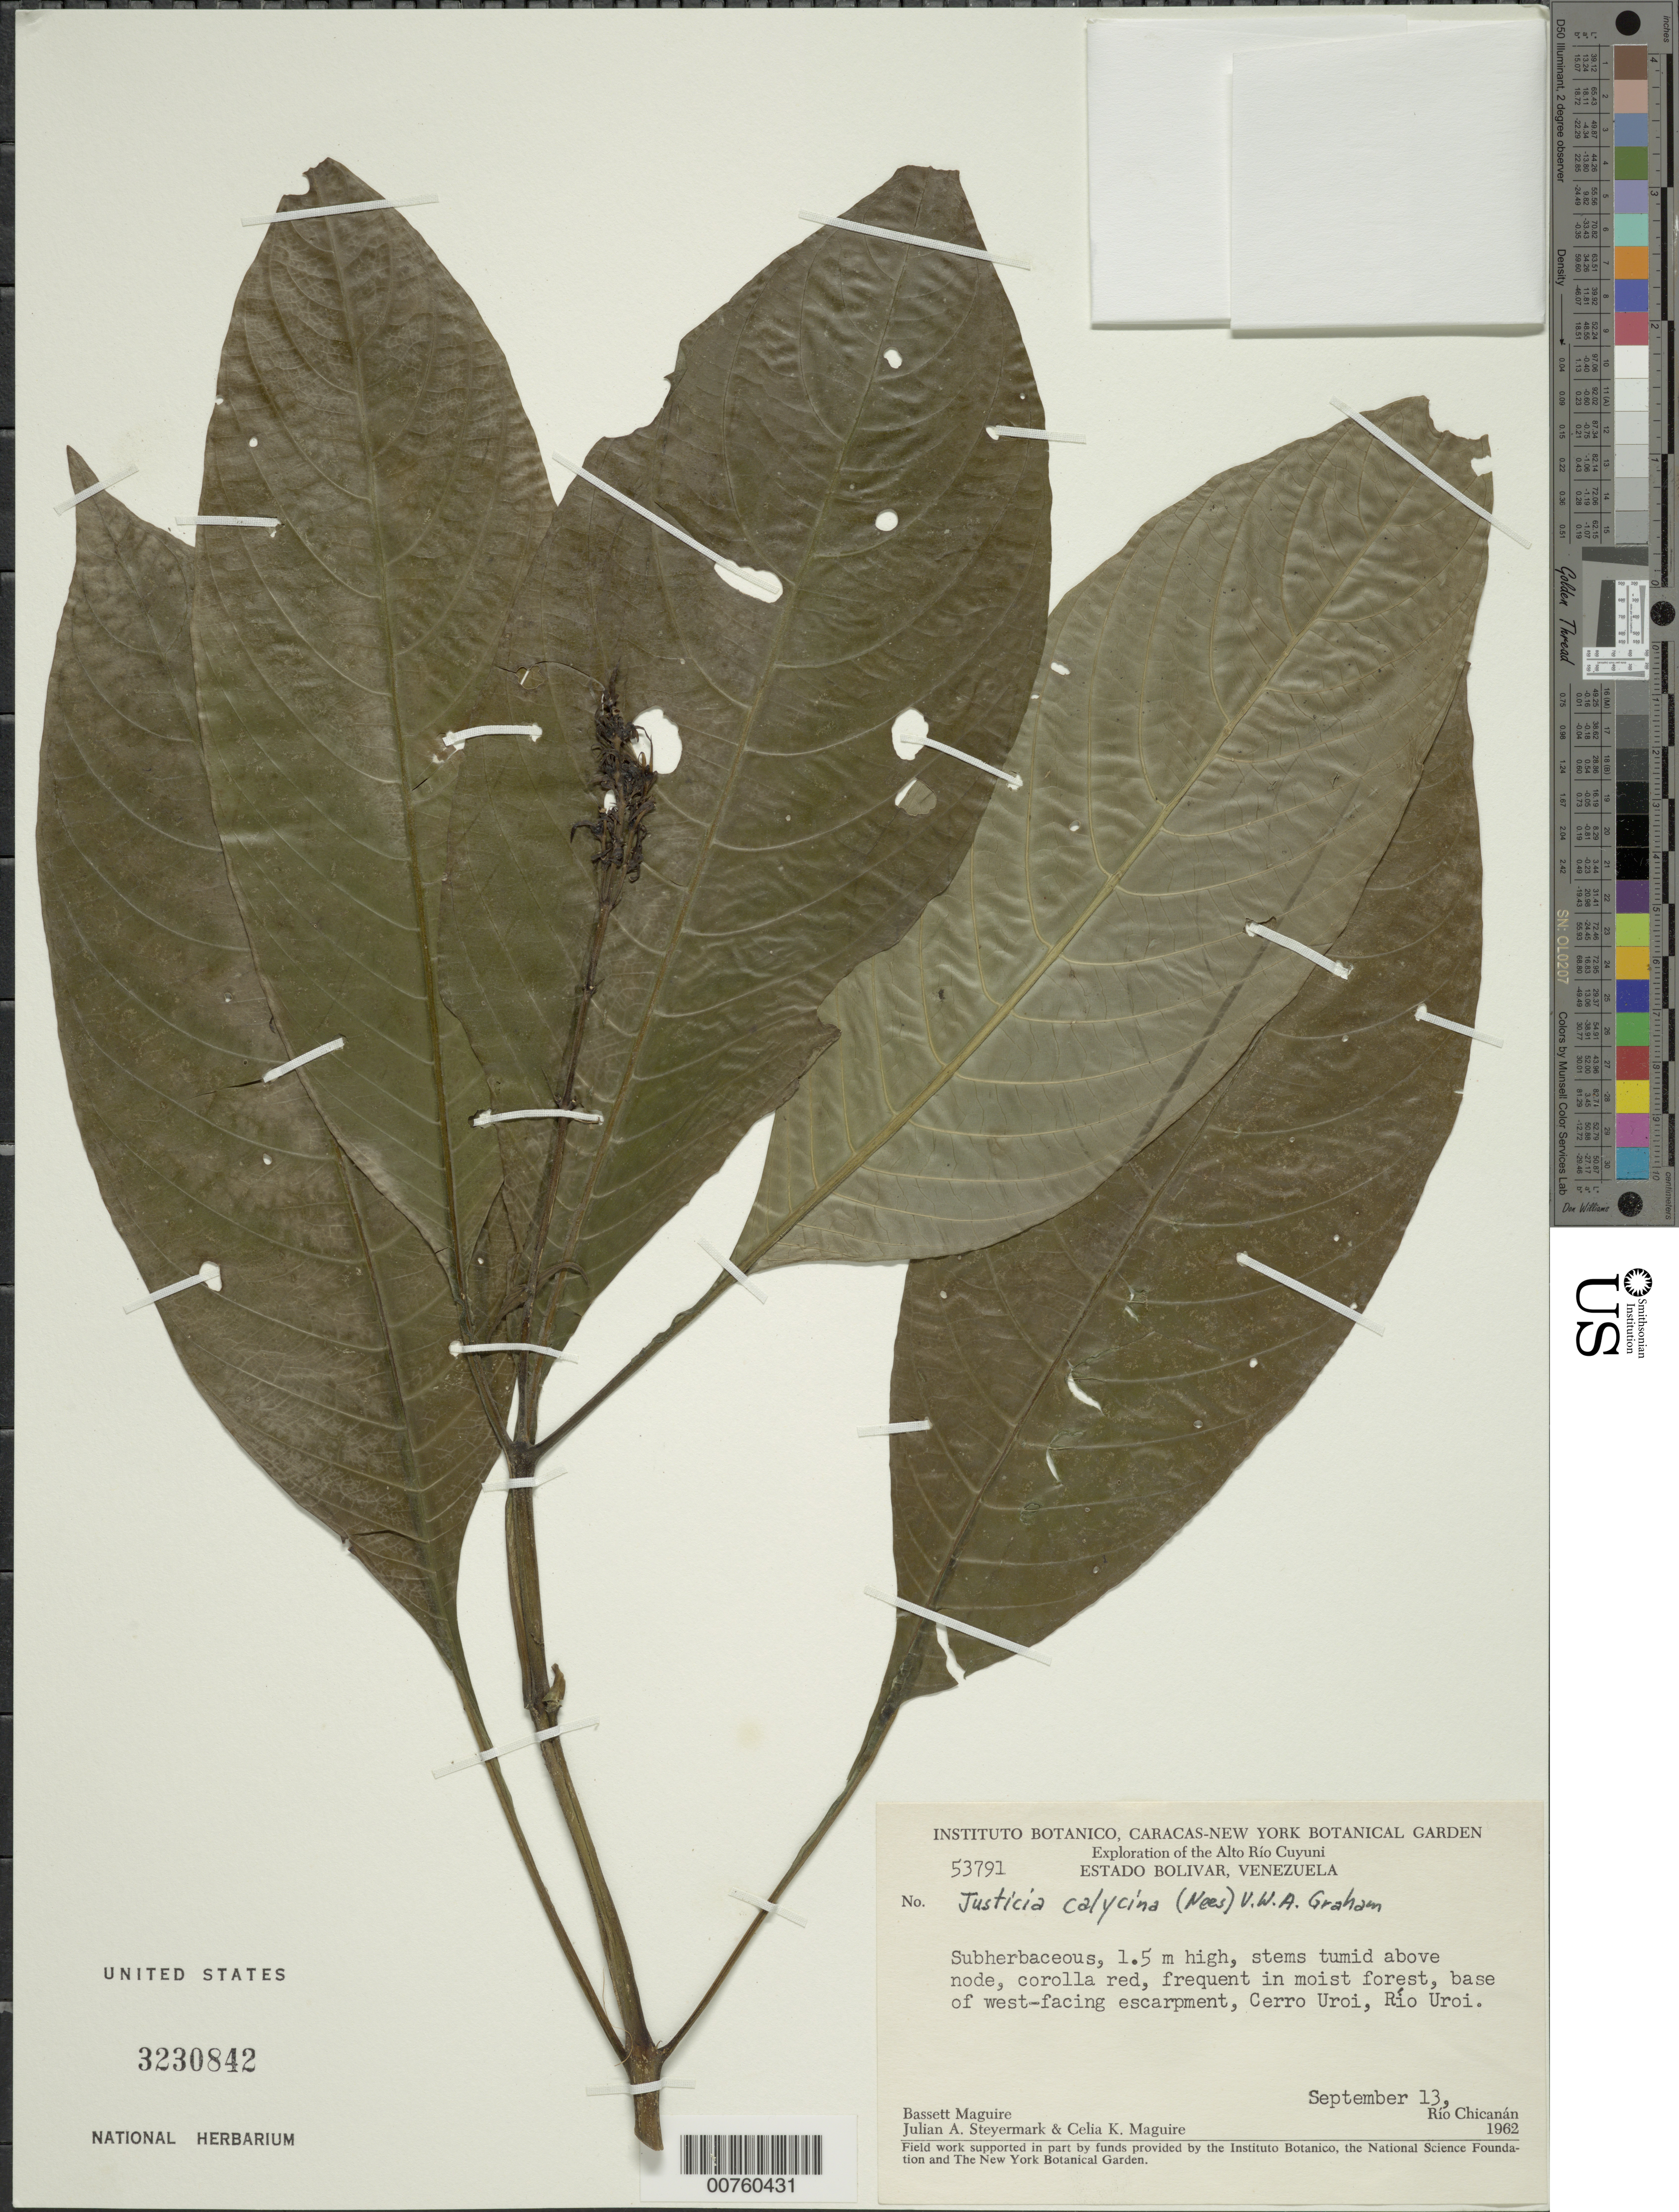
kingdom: Plantae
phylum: Tracheophyta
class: Magnoliopsida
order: Lamiales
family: Acanthaceae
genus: Justicia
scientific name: Justicia calycina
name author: (Nees) V.A.W. Graham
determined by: Wasshausen, Dieter C., (BOT), Smithsonian Institution - National Museum of Natural History (UNITED STATES)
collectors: B. Maguire, J. Steyermark & C. K. Maguire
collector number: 53791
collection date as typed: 13-Sep-62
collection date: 1962-09-13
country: Venezuela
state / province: Bolívar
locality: Alto Río Cuyuni, Cerro Uroi, base of west-facing escarpment of Cerro Uroi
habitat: Moist forest, base of west-facing escarpment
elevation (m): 700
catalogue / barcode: US 3230842